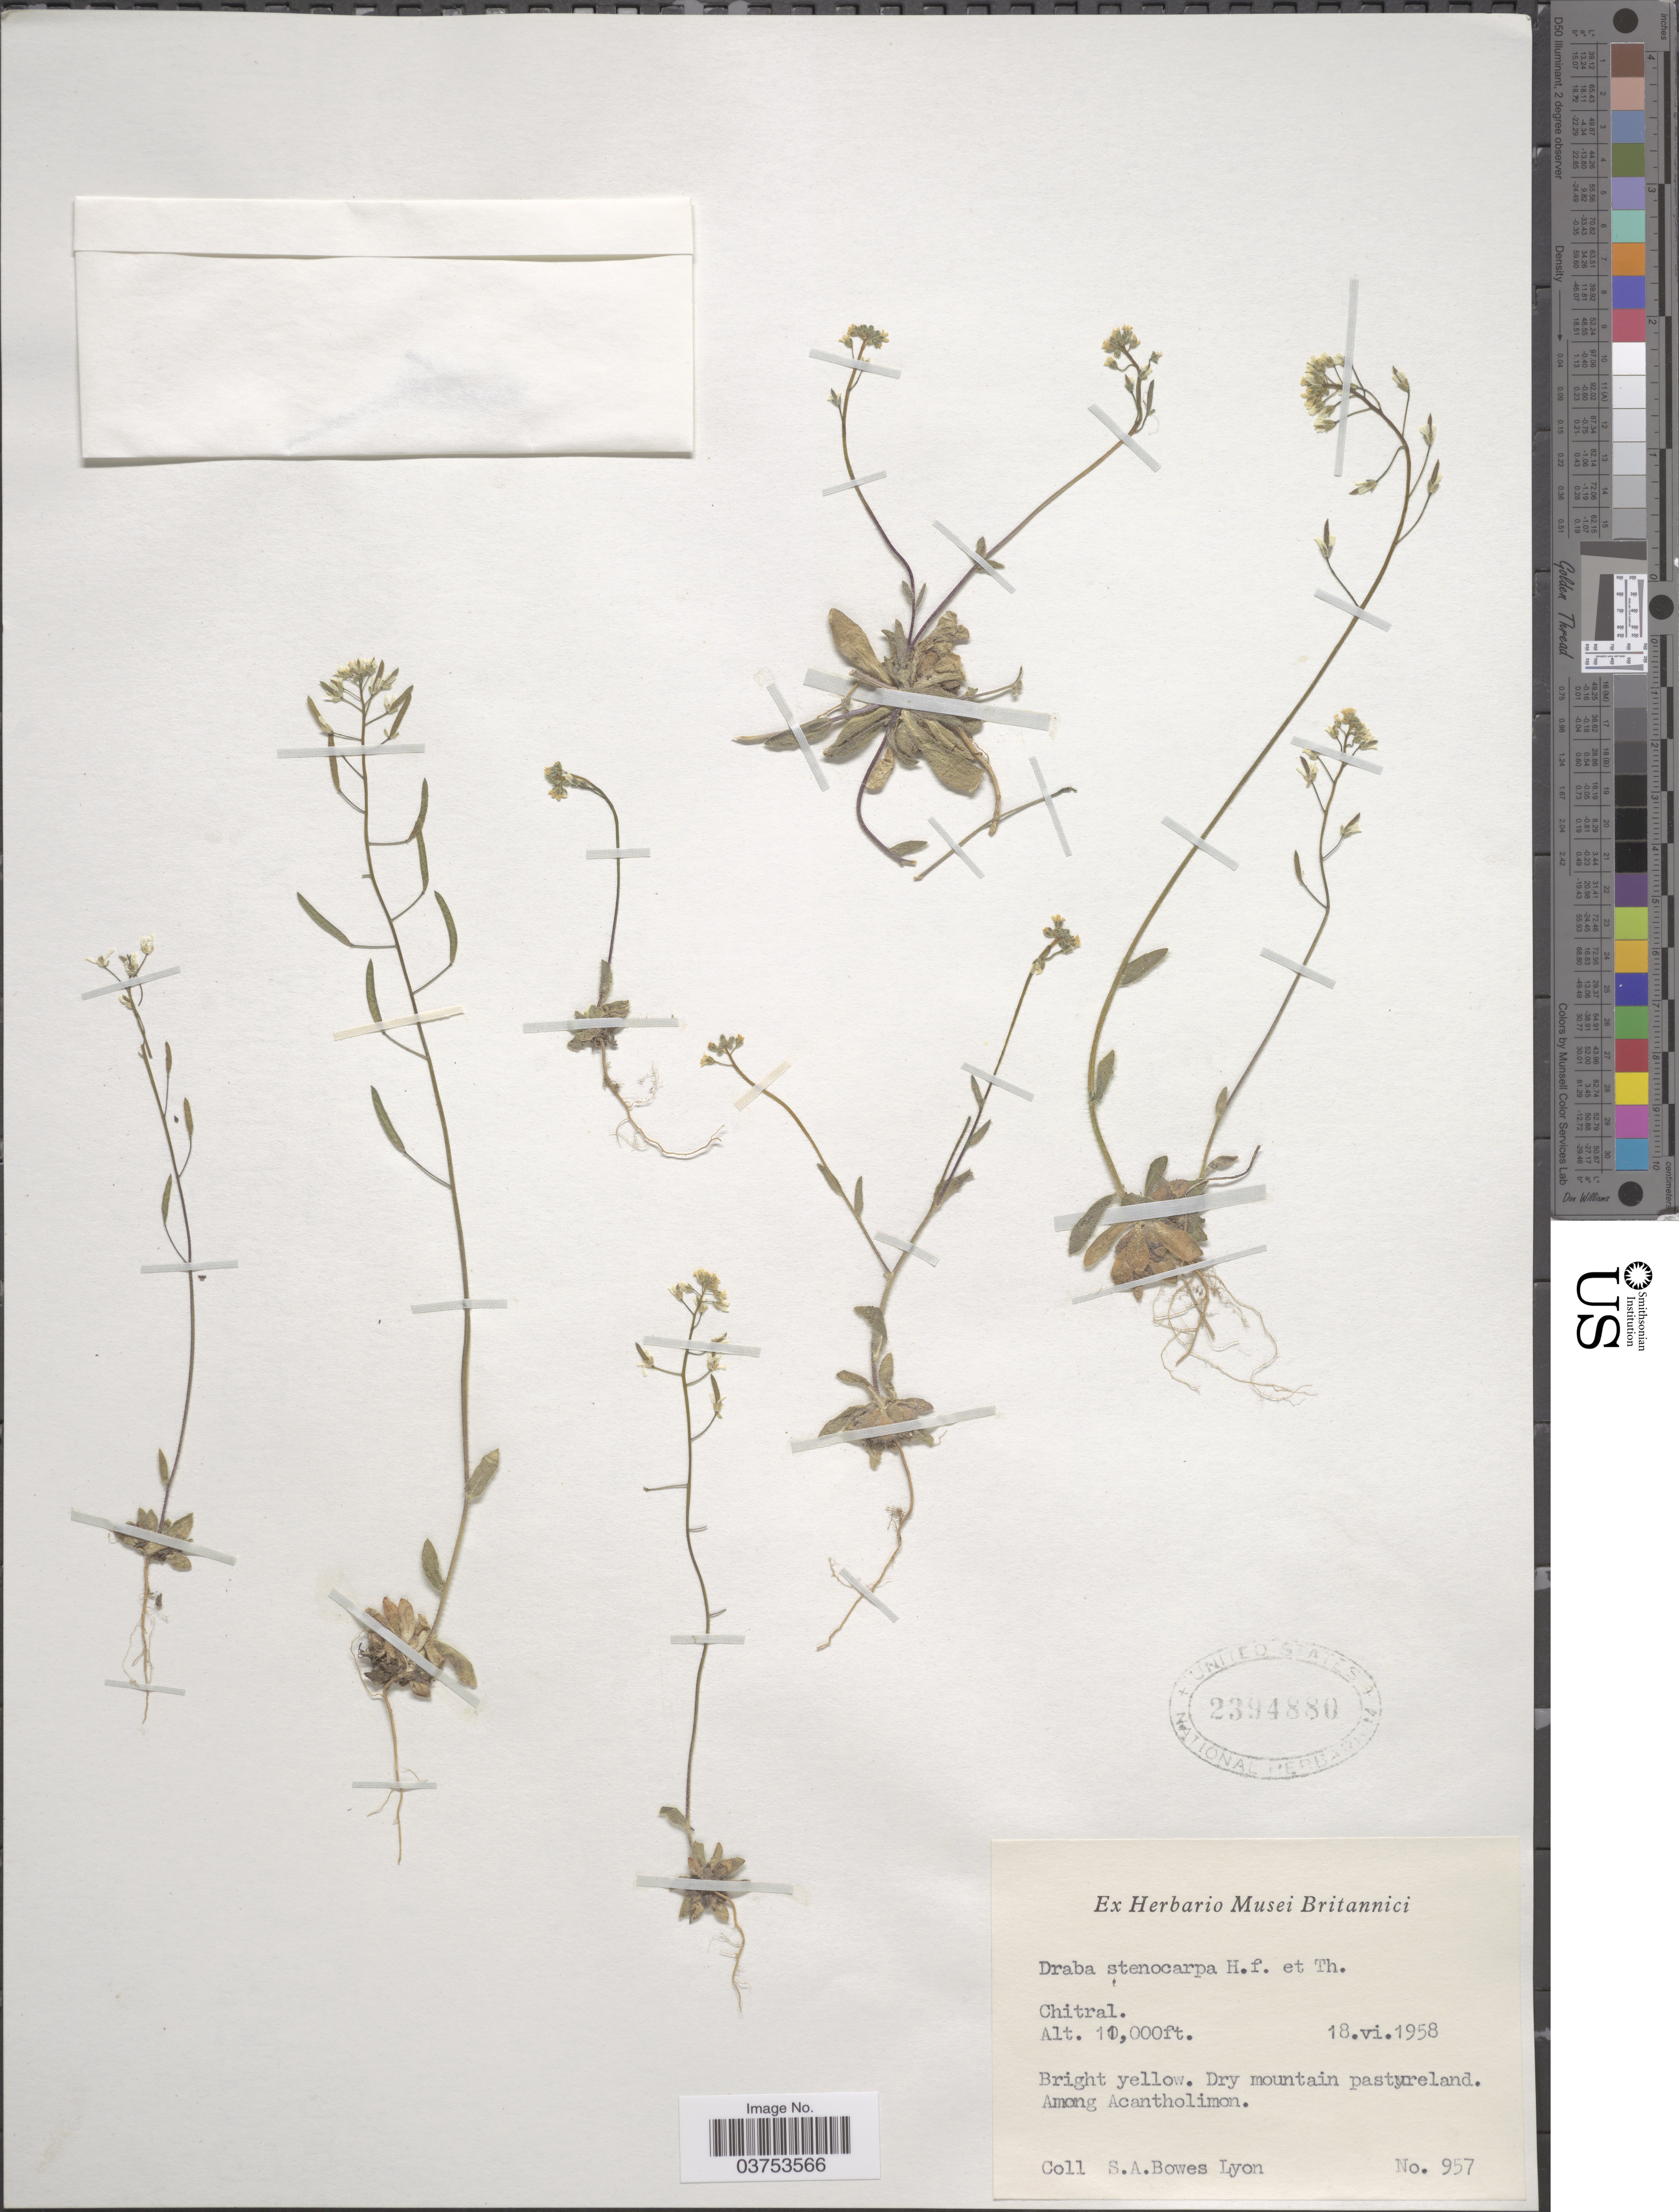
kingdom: Plantae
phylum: Tracheophyta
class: Magnoliopsida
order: Brassicales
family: Brassicaceae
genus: Draba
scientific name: Draba stenocarpa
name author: Hook. f. & Thomson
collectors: S. Bowes Lyon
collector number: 957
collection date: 1958-06-18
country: Pakistan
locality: Chitral. Among Acantholimon.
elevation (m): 3353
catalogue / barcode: US 2394880